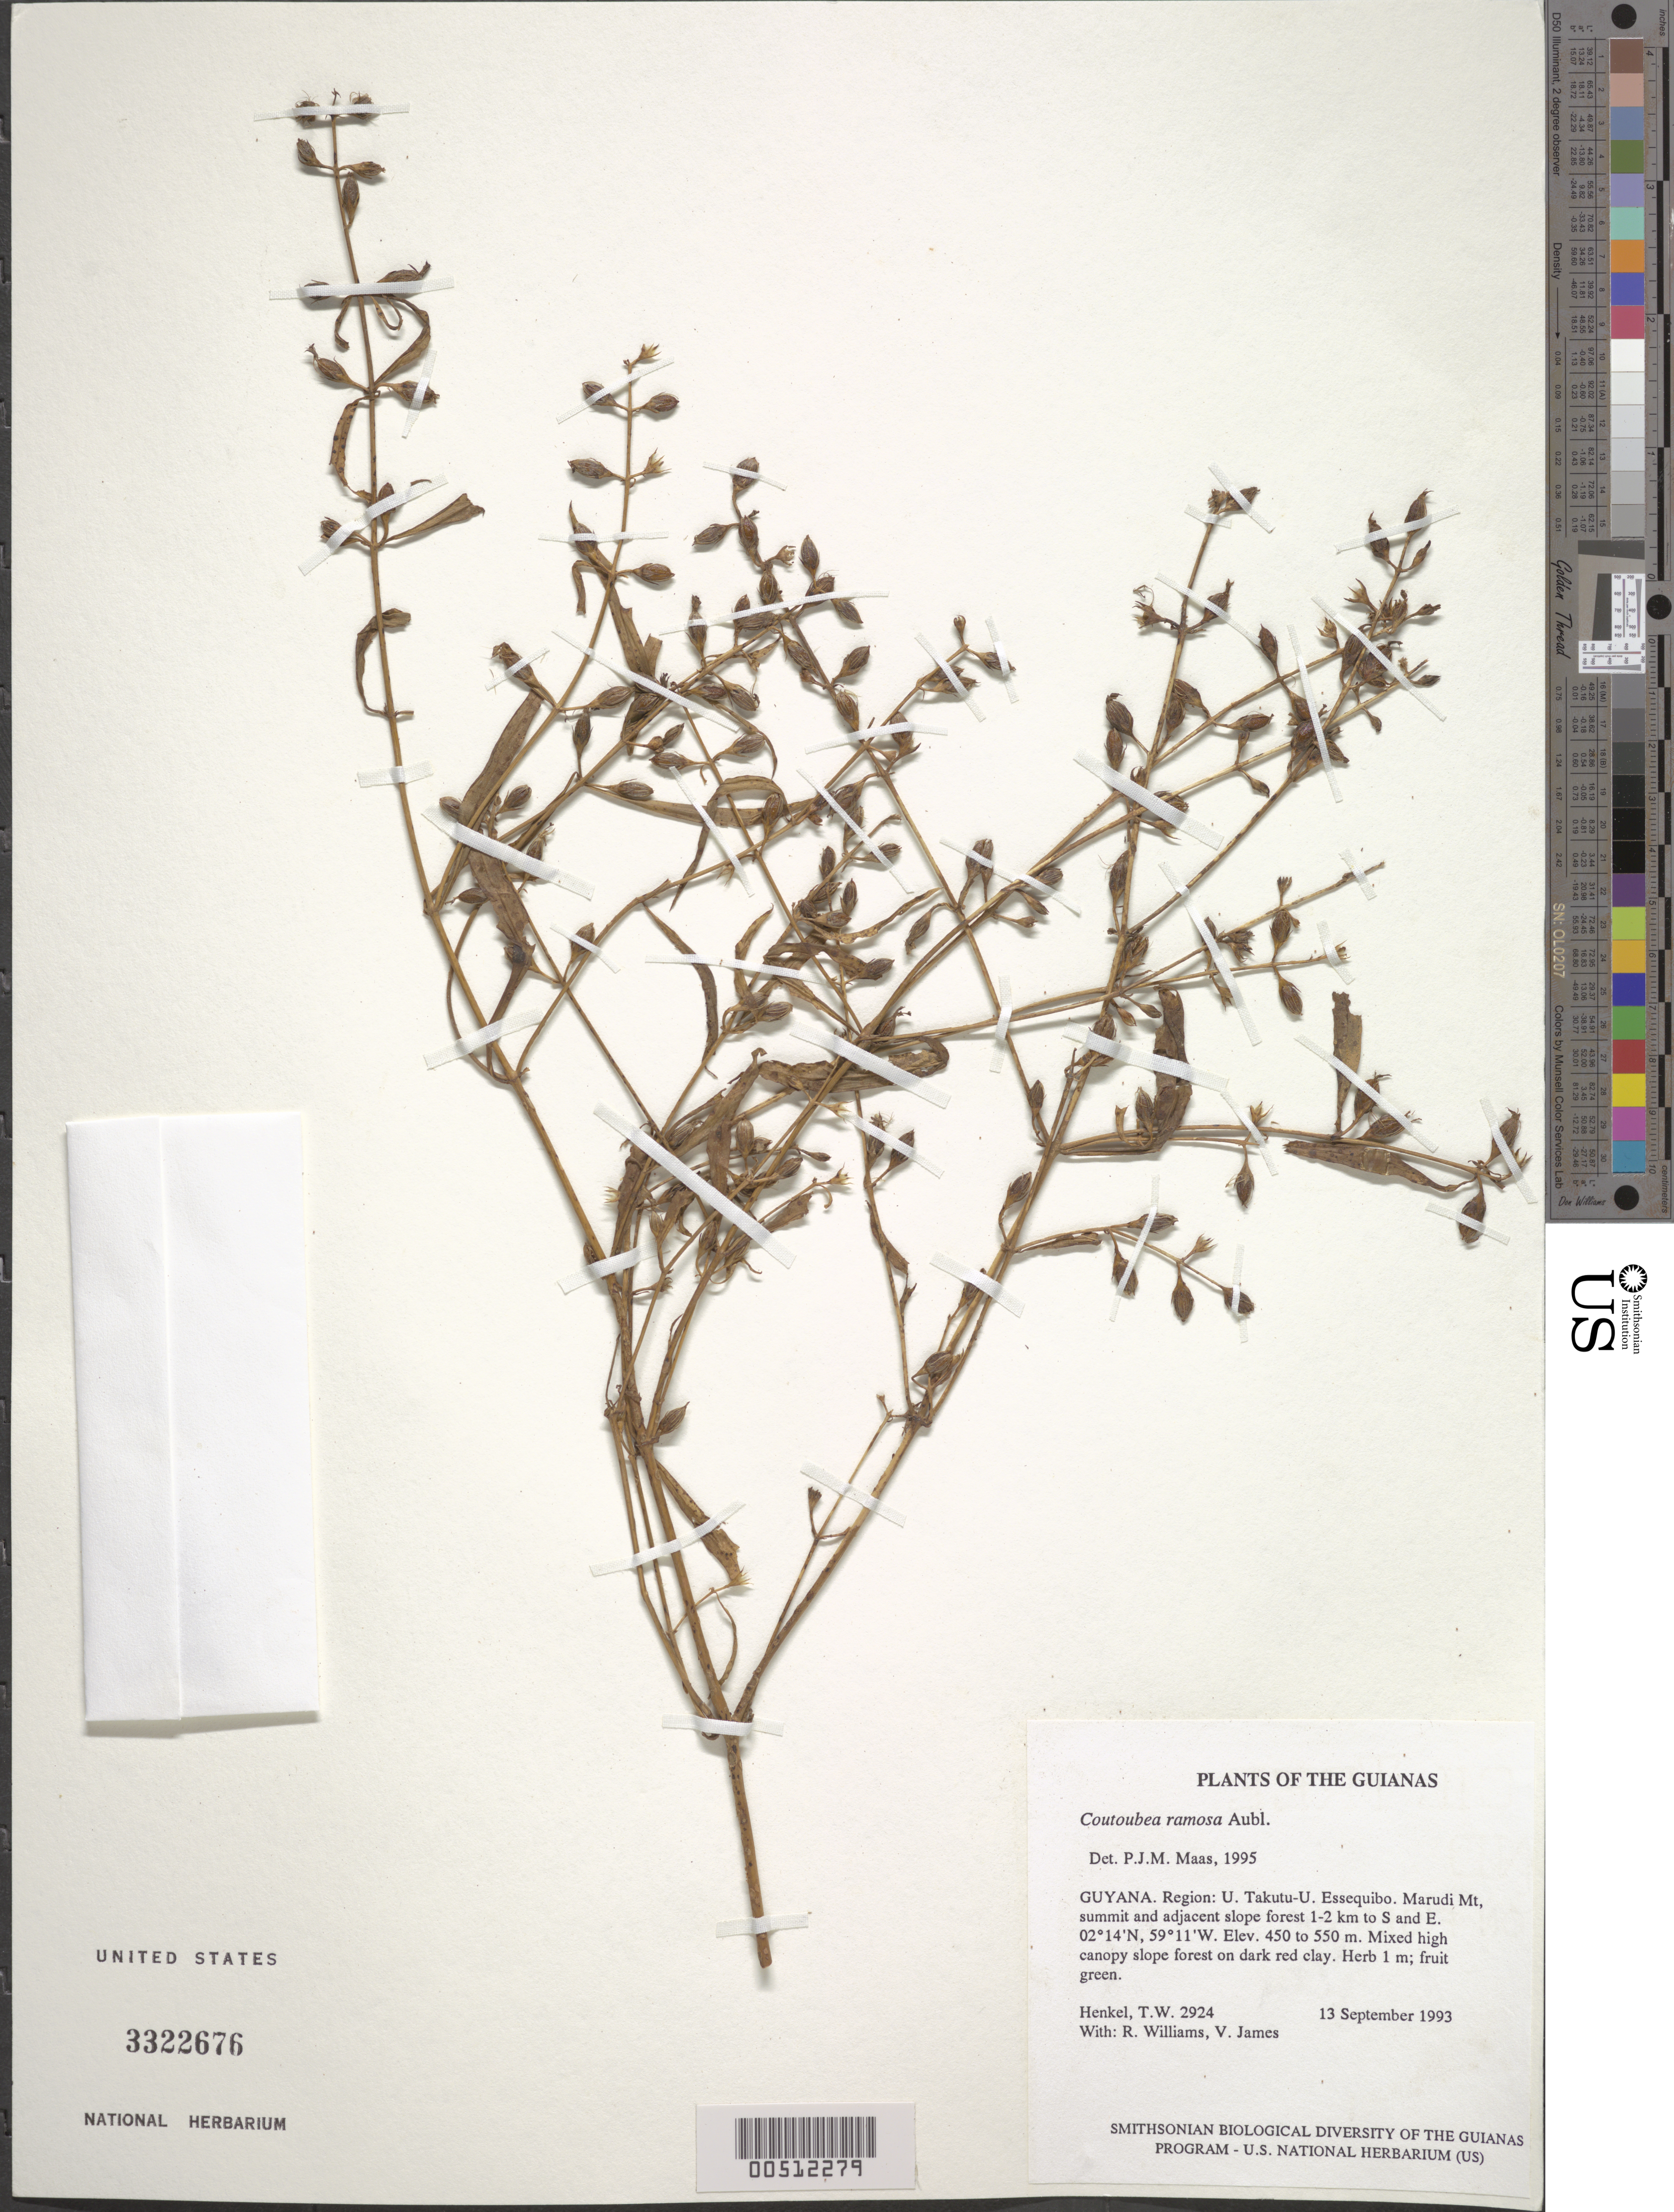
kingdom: Plantae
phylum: Tracheophyta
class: Magnoliopsida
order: Gentianales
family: Gentianaceae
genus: Coutoubea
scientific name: Coutoubea ramosa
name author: Aubl.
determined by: Maas, Paul J. M.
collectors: T. Henkel, R. Williams & V. James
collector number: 2924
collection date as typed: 13 September 1993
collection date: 1993-09-13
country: Guyana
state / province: U. Takutu-U. Essequibo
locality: Marudi Mt, summit and adjacent slope forest 1-2 km to S and E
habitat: Mixed high canopy slope forest on dark red clay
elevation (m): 450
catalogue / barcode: US 3322676